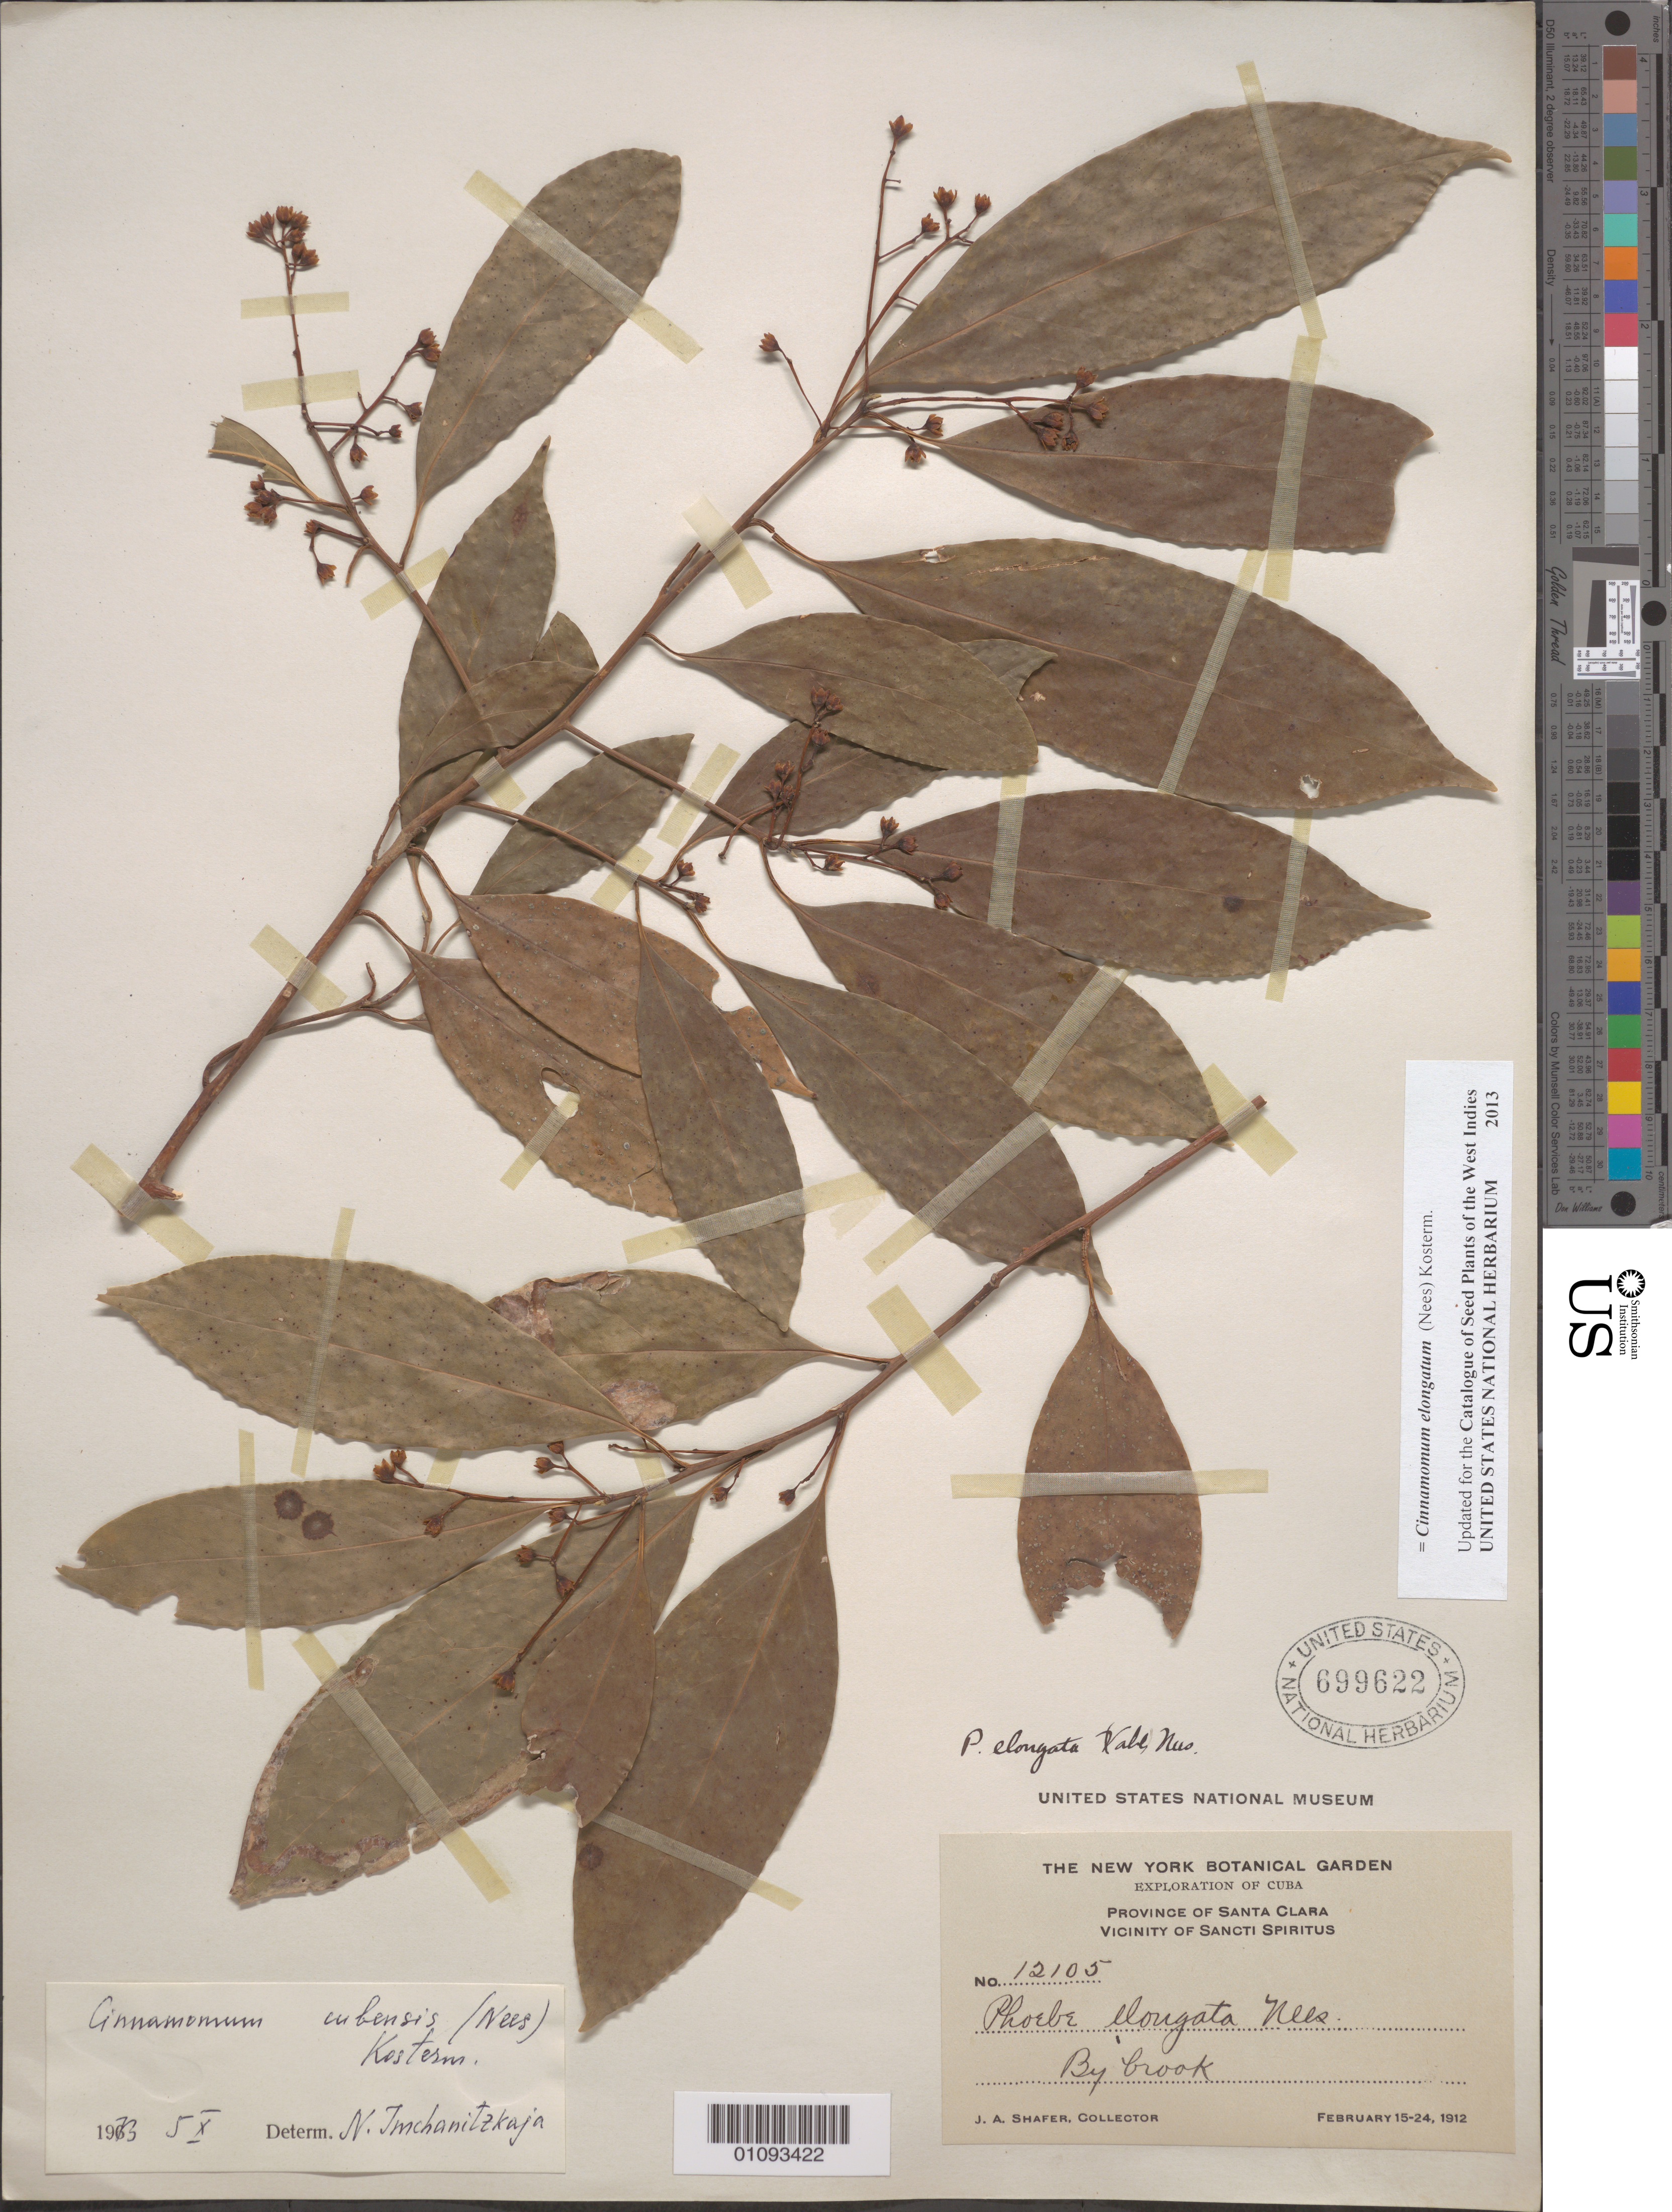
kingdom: Plantae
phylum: Tracheophyta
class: Magnoliopsida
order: Laurales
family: Lauraceae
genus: Cinnamomum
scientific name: Cinnamomum elongatum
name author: (Nees) Kosterm.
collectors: J. A. Shafer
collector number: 12105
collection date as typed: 15 Feb 1912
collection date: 1912-02-15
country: Cuba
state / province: Villa Clara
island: Cuba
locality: Santa Clara, vicinity of Sancti Spiritus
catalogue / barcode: US 699622